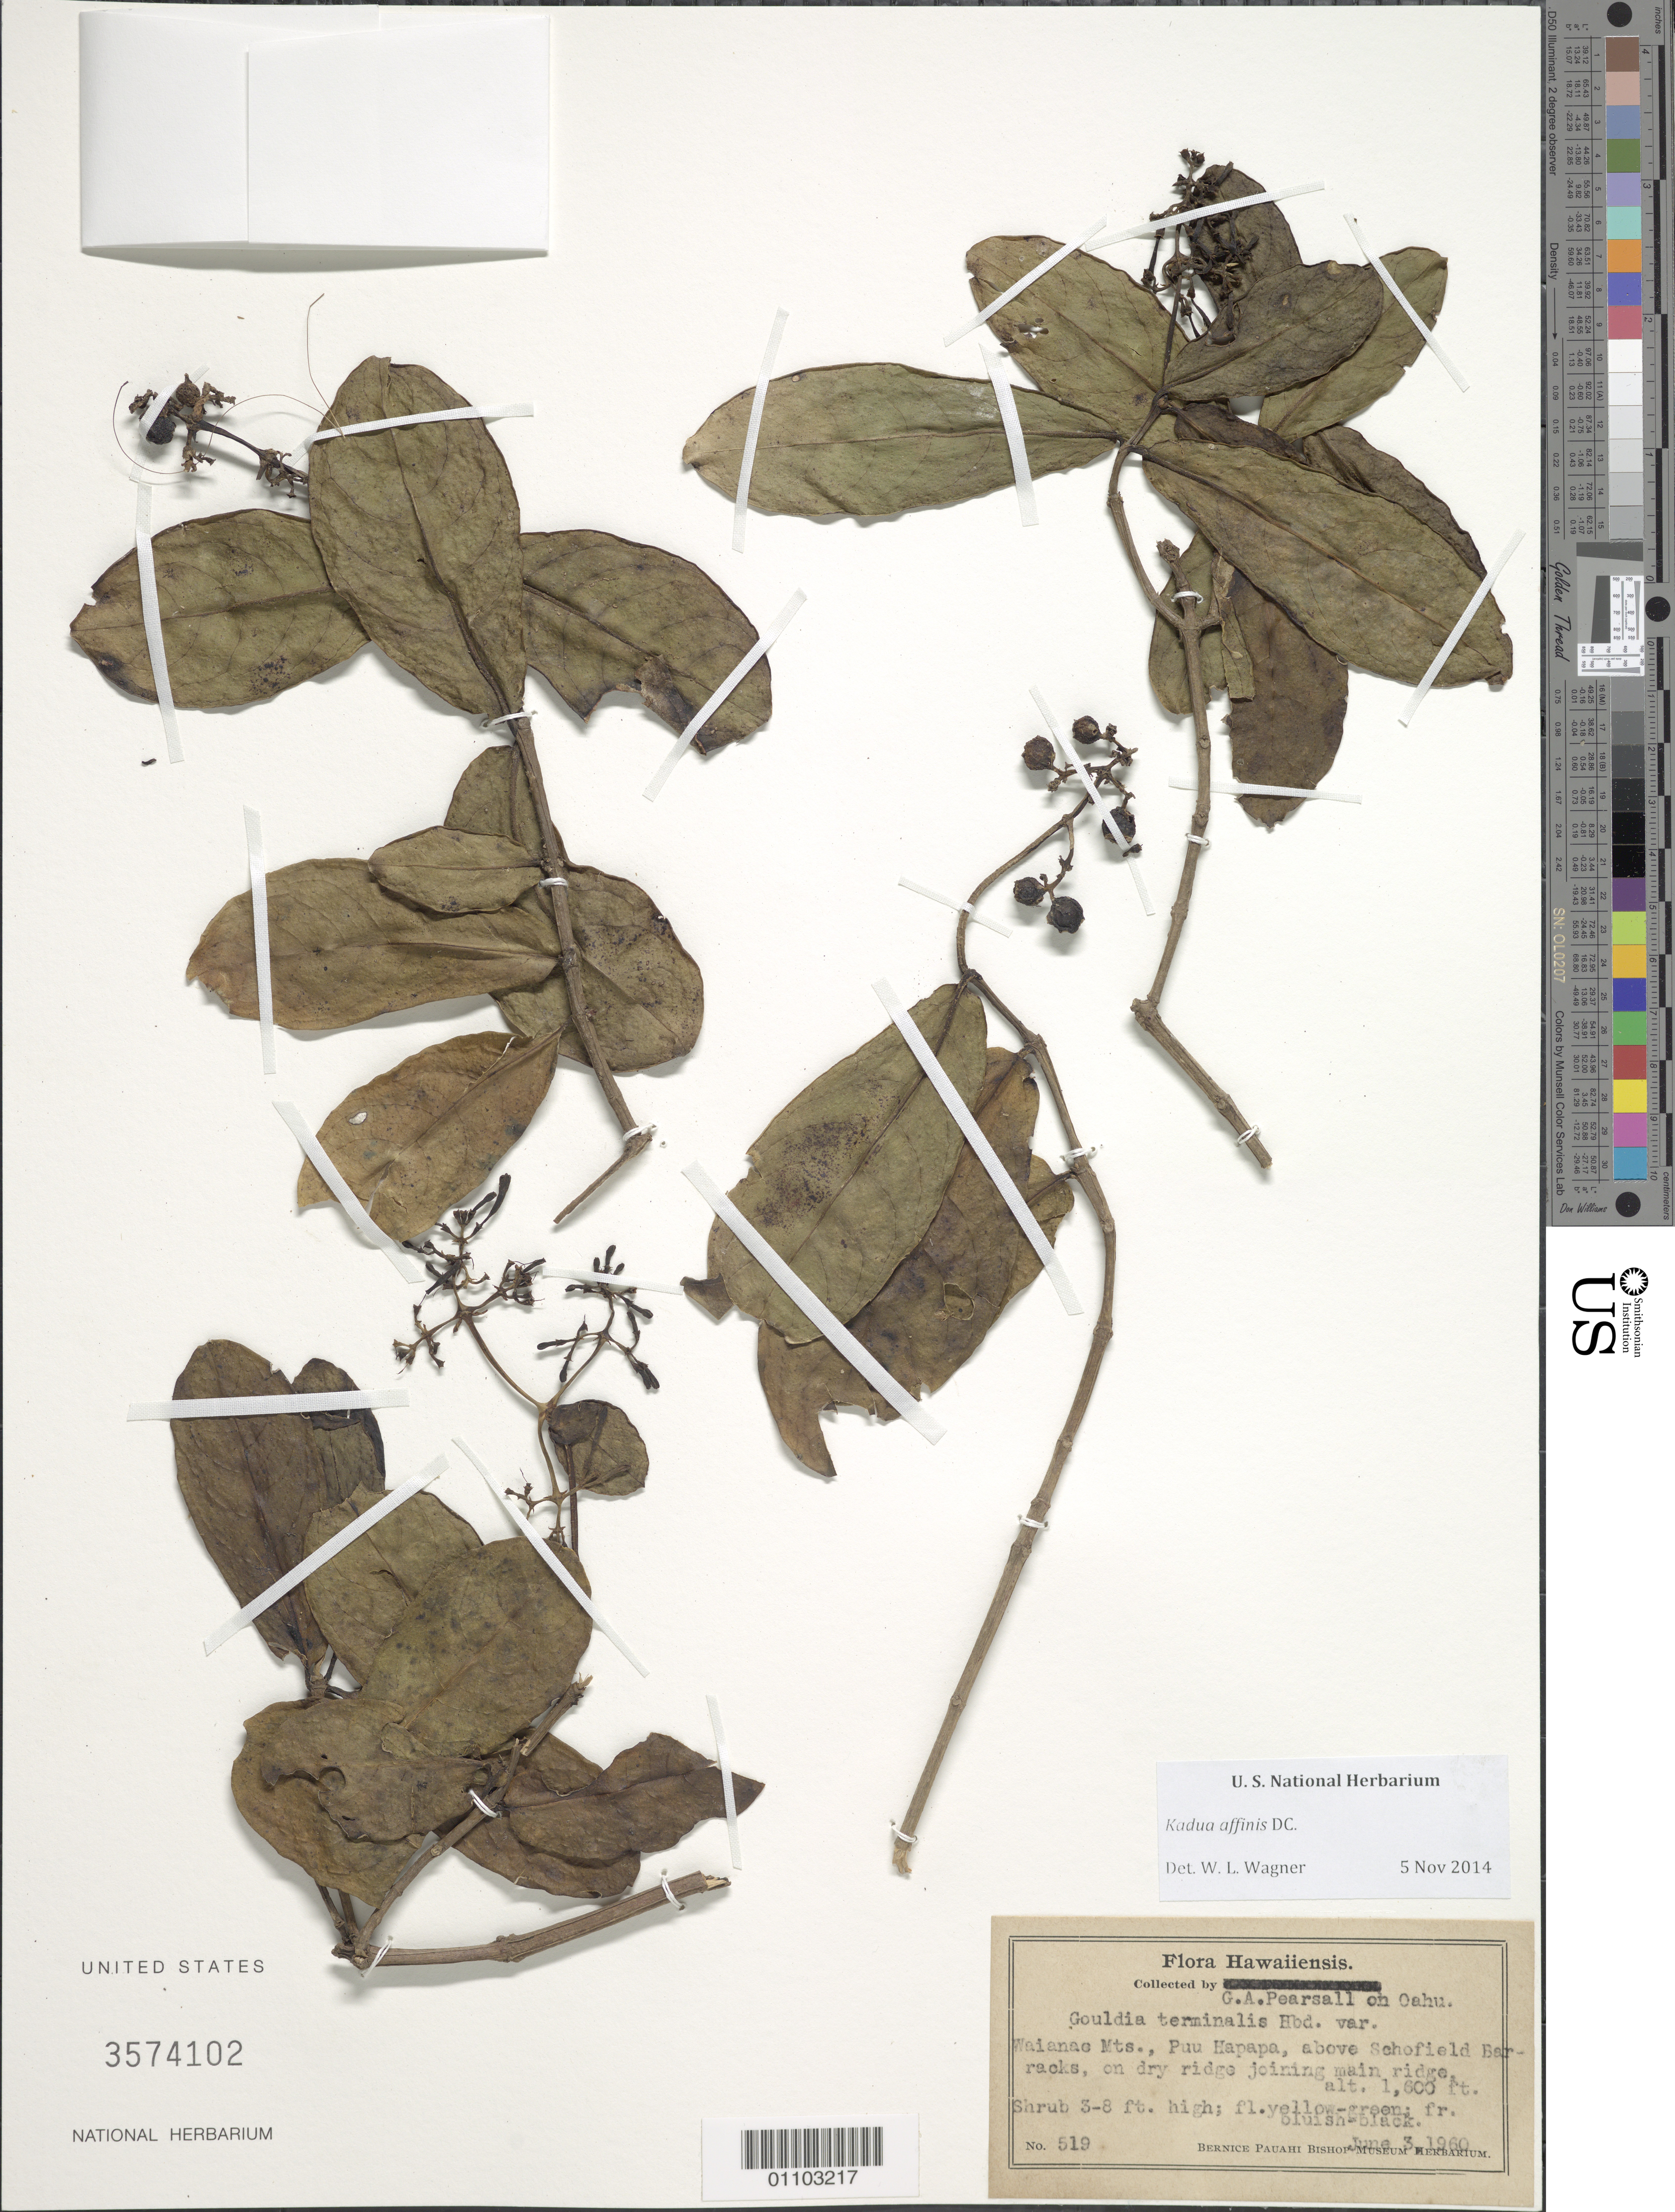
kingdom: Plantae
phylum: Tracheophyta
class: Magnoliopsida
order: Gentianales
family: Rubiaceae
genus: Kadua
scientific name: Kadua affinis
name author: DC.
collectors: G. Pearsall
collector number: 519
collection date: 1960-06-03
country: United States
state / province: Hawaii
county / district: Honolulu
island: Oahu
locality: Waianae Mts, Puu Hapapa, above Schofield Barracks, on dry ridge joining main ridge.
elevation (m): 488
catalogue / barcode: US 3574102